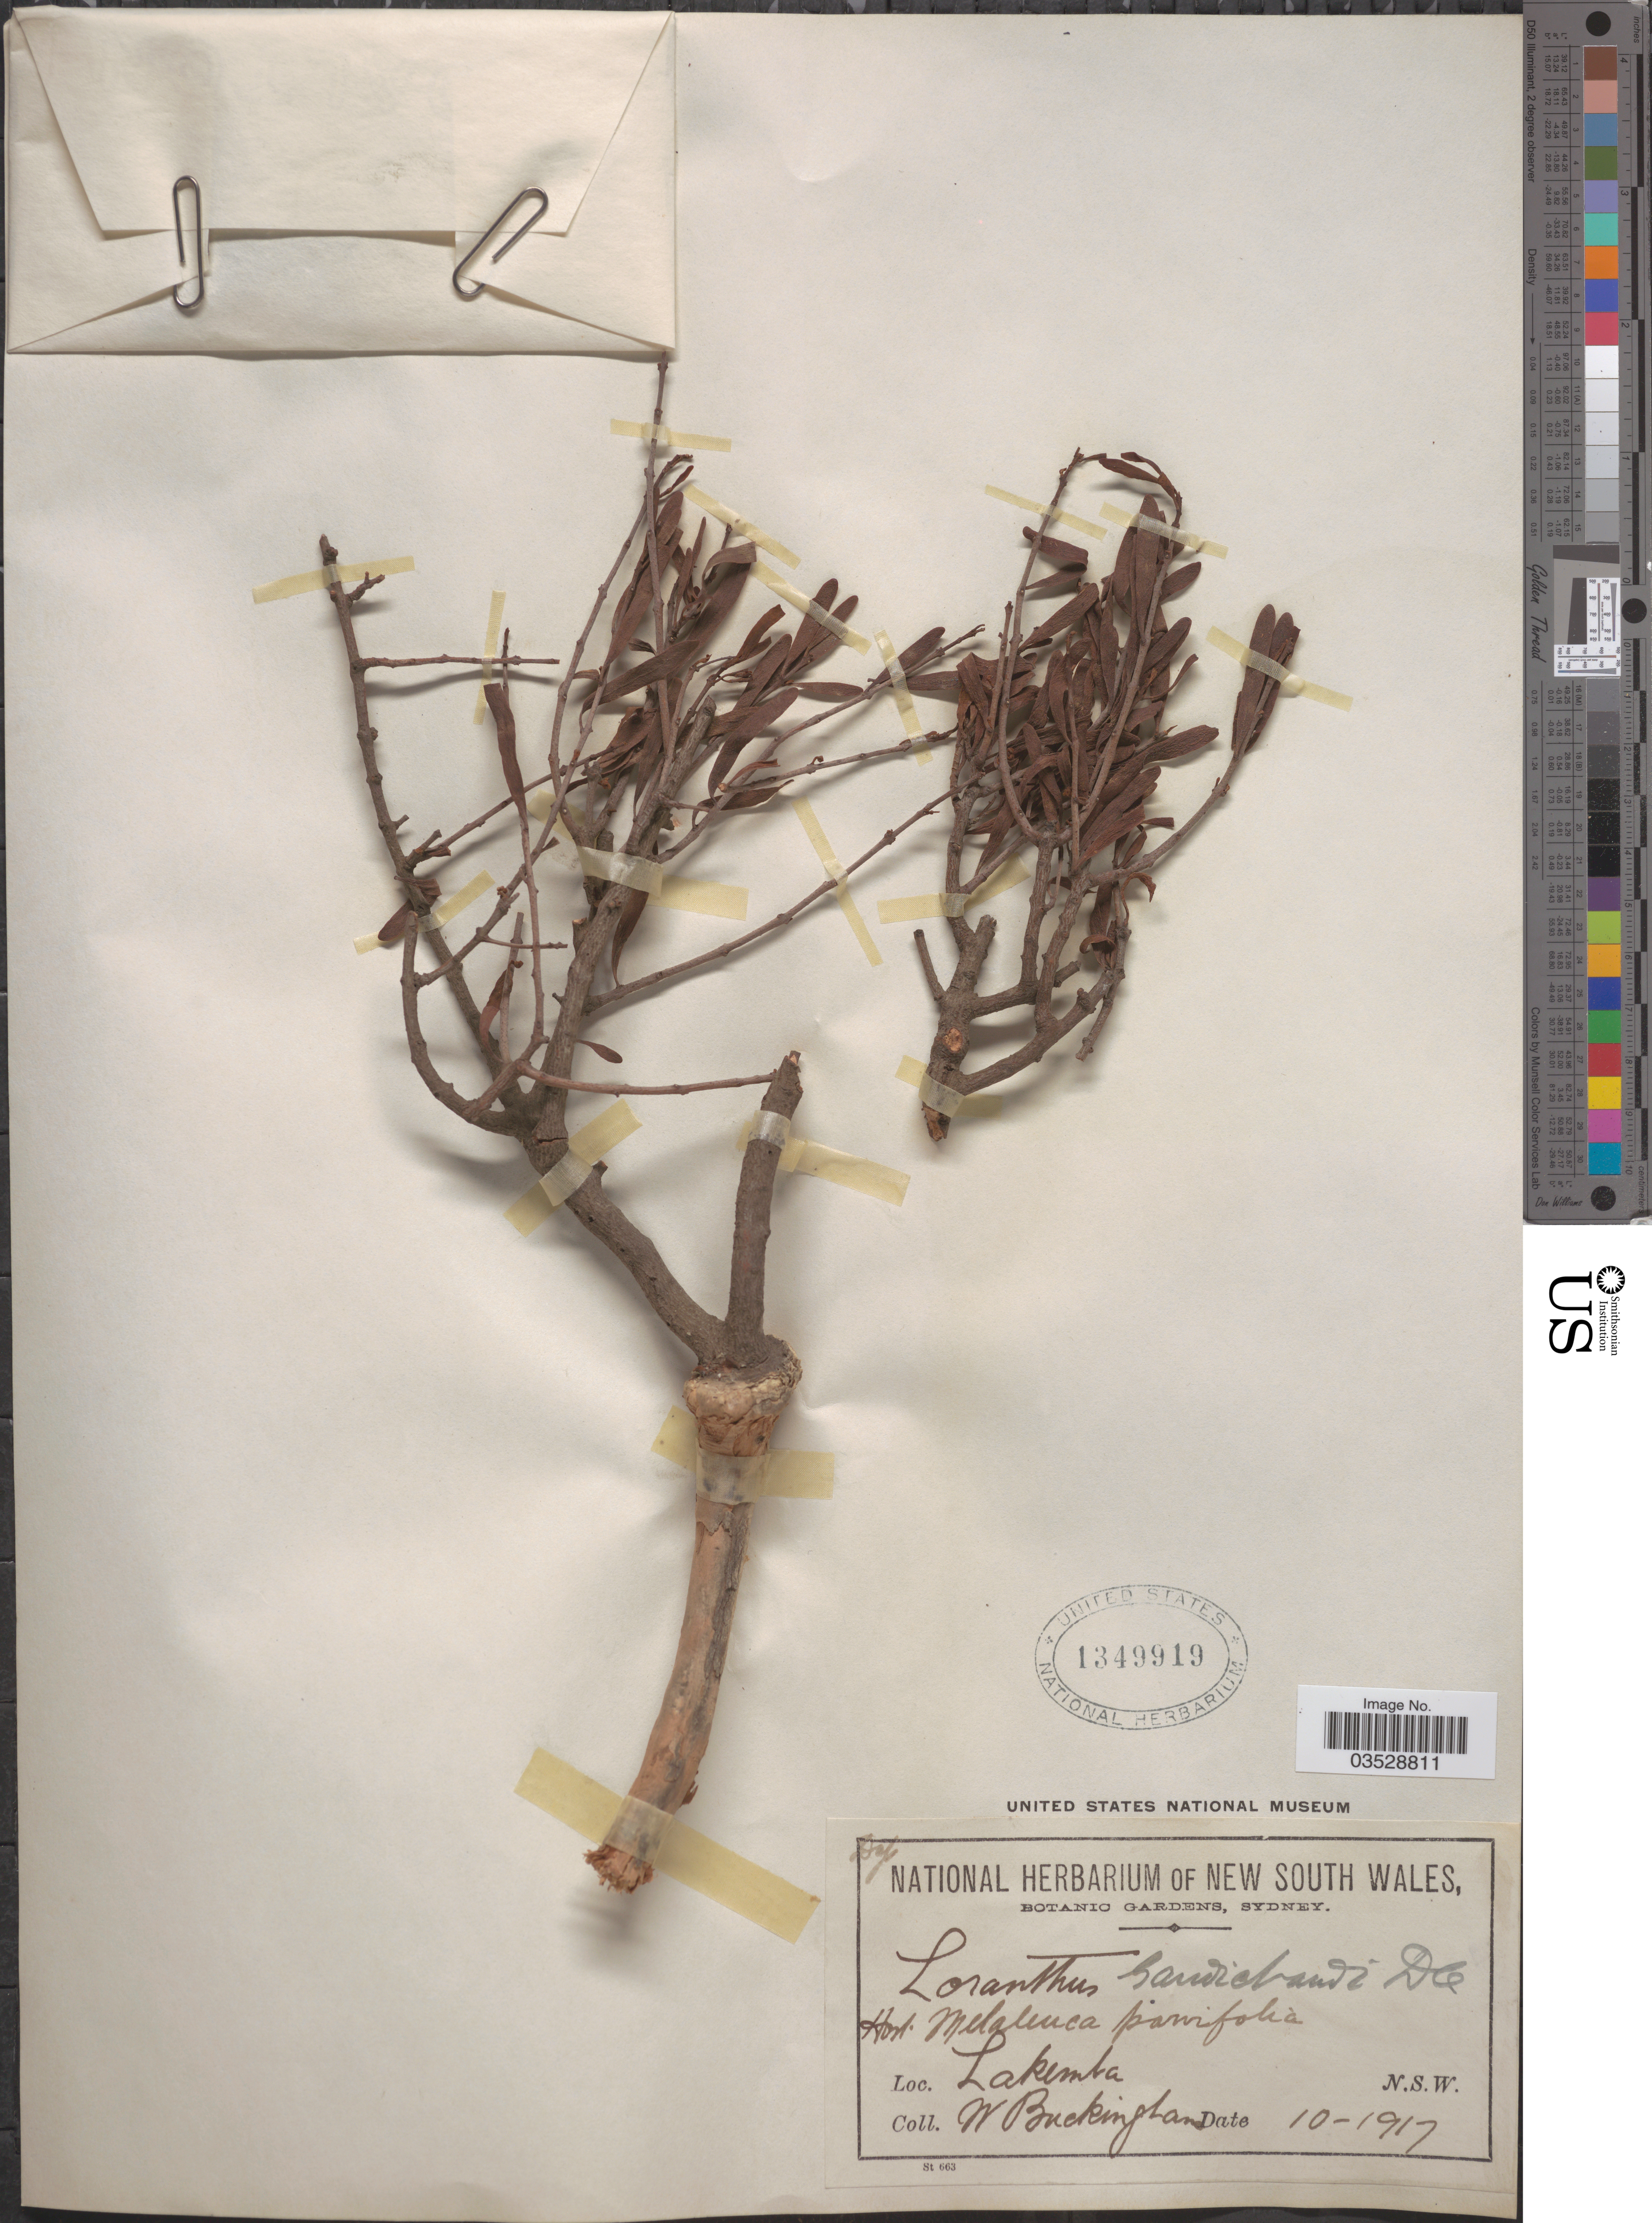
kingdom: Plantae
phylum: Tracheophyta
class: Magnoliopsida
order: Santalales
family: Loranthaceae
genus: Amyema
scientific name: Amyema gaudichaudii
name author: Tiegh.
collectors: W. Buckingham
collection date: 1917-10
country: Australia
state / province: New South Wales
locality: Lakemba.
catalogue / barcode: US 1349919